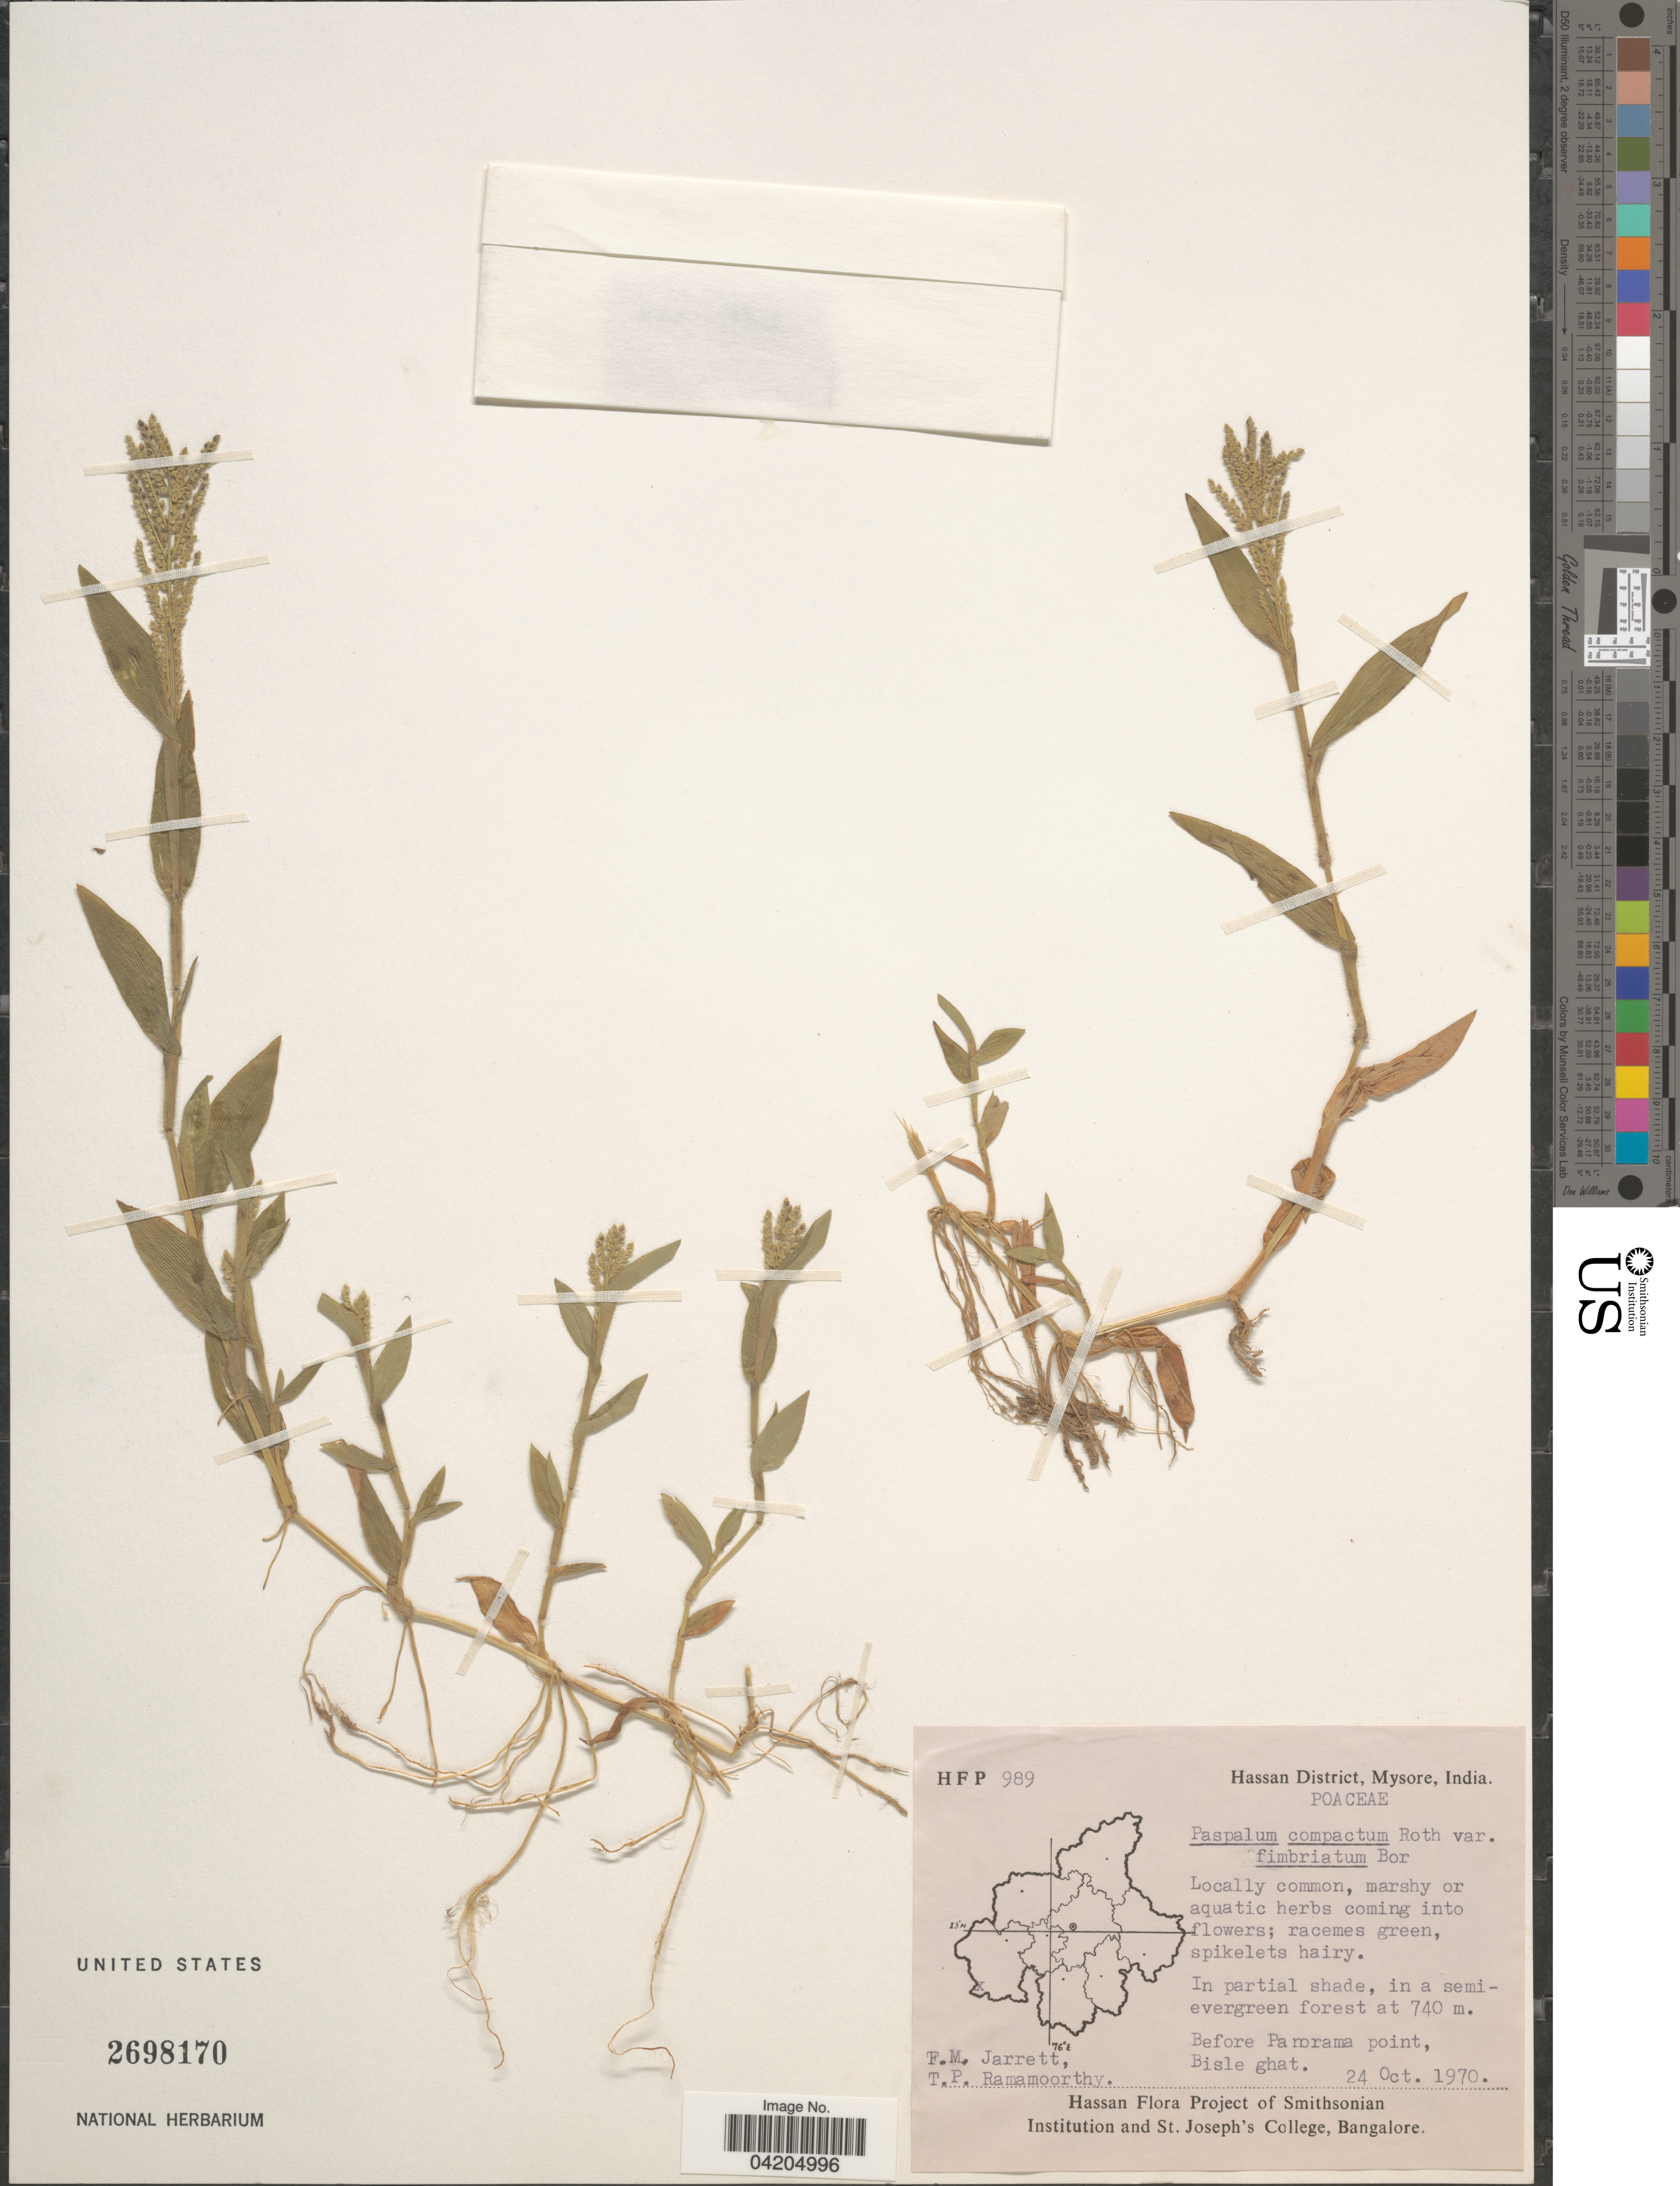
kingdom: Plantae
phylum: Tracheophyta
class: Liliopsida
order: Poales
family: Poaceae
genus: Digitaria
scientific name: Digitaria compacta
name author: (Roth) Veldkamp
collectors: F. M. Jarrett & T. P. Ramamoorthy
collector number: HFP989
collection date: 1970-10-24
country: India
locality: Hassan District, Mysore. Before Panorama point, Bisle ghat.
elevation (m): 740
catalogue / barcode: US 2698170